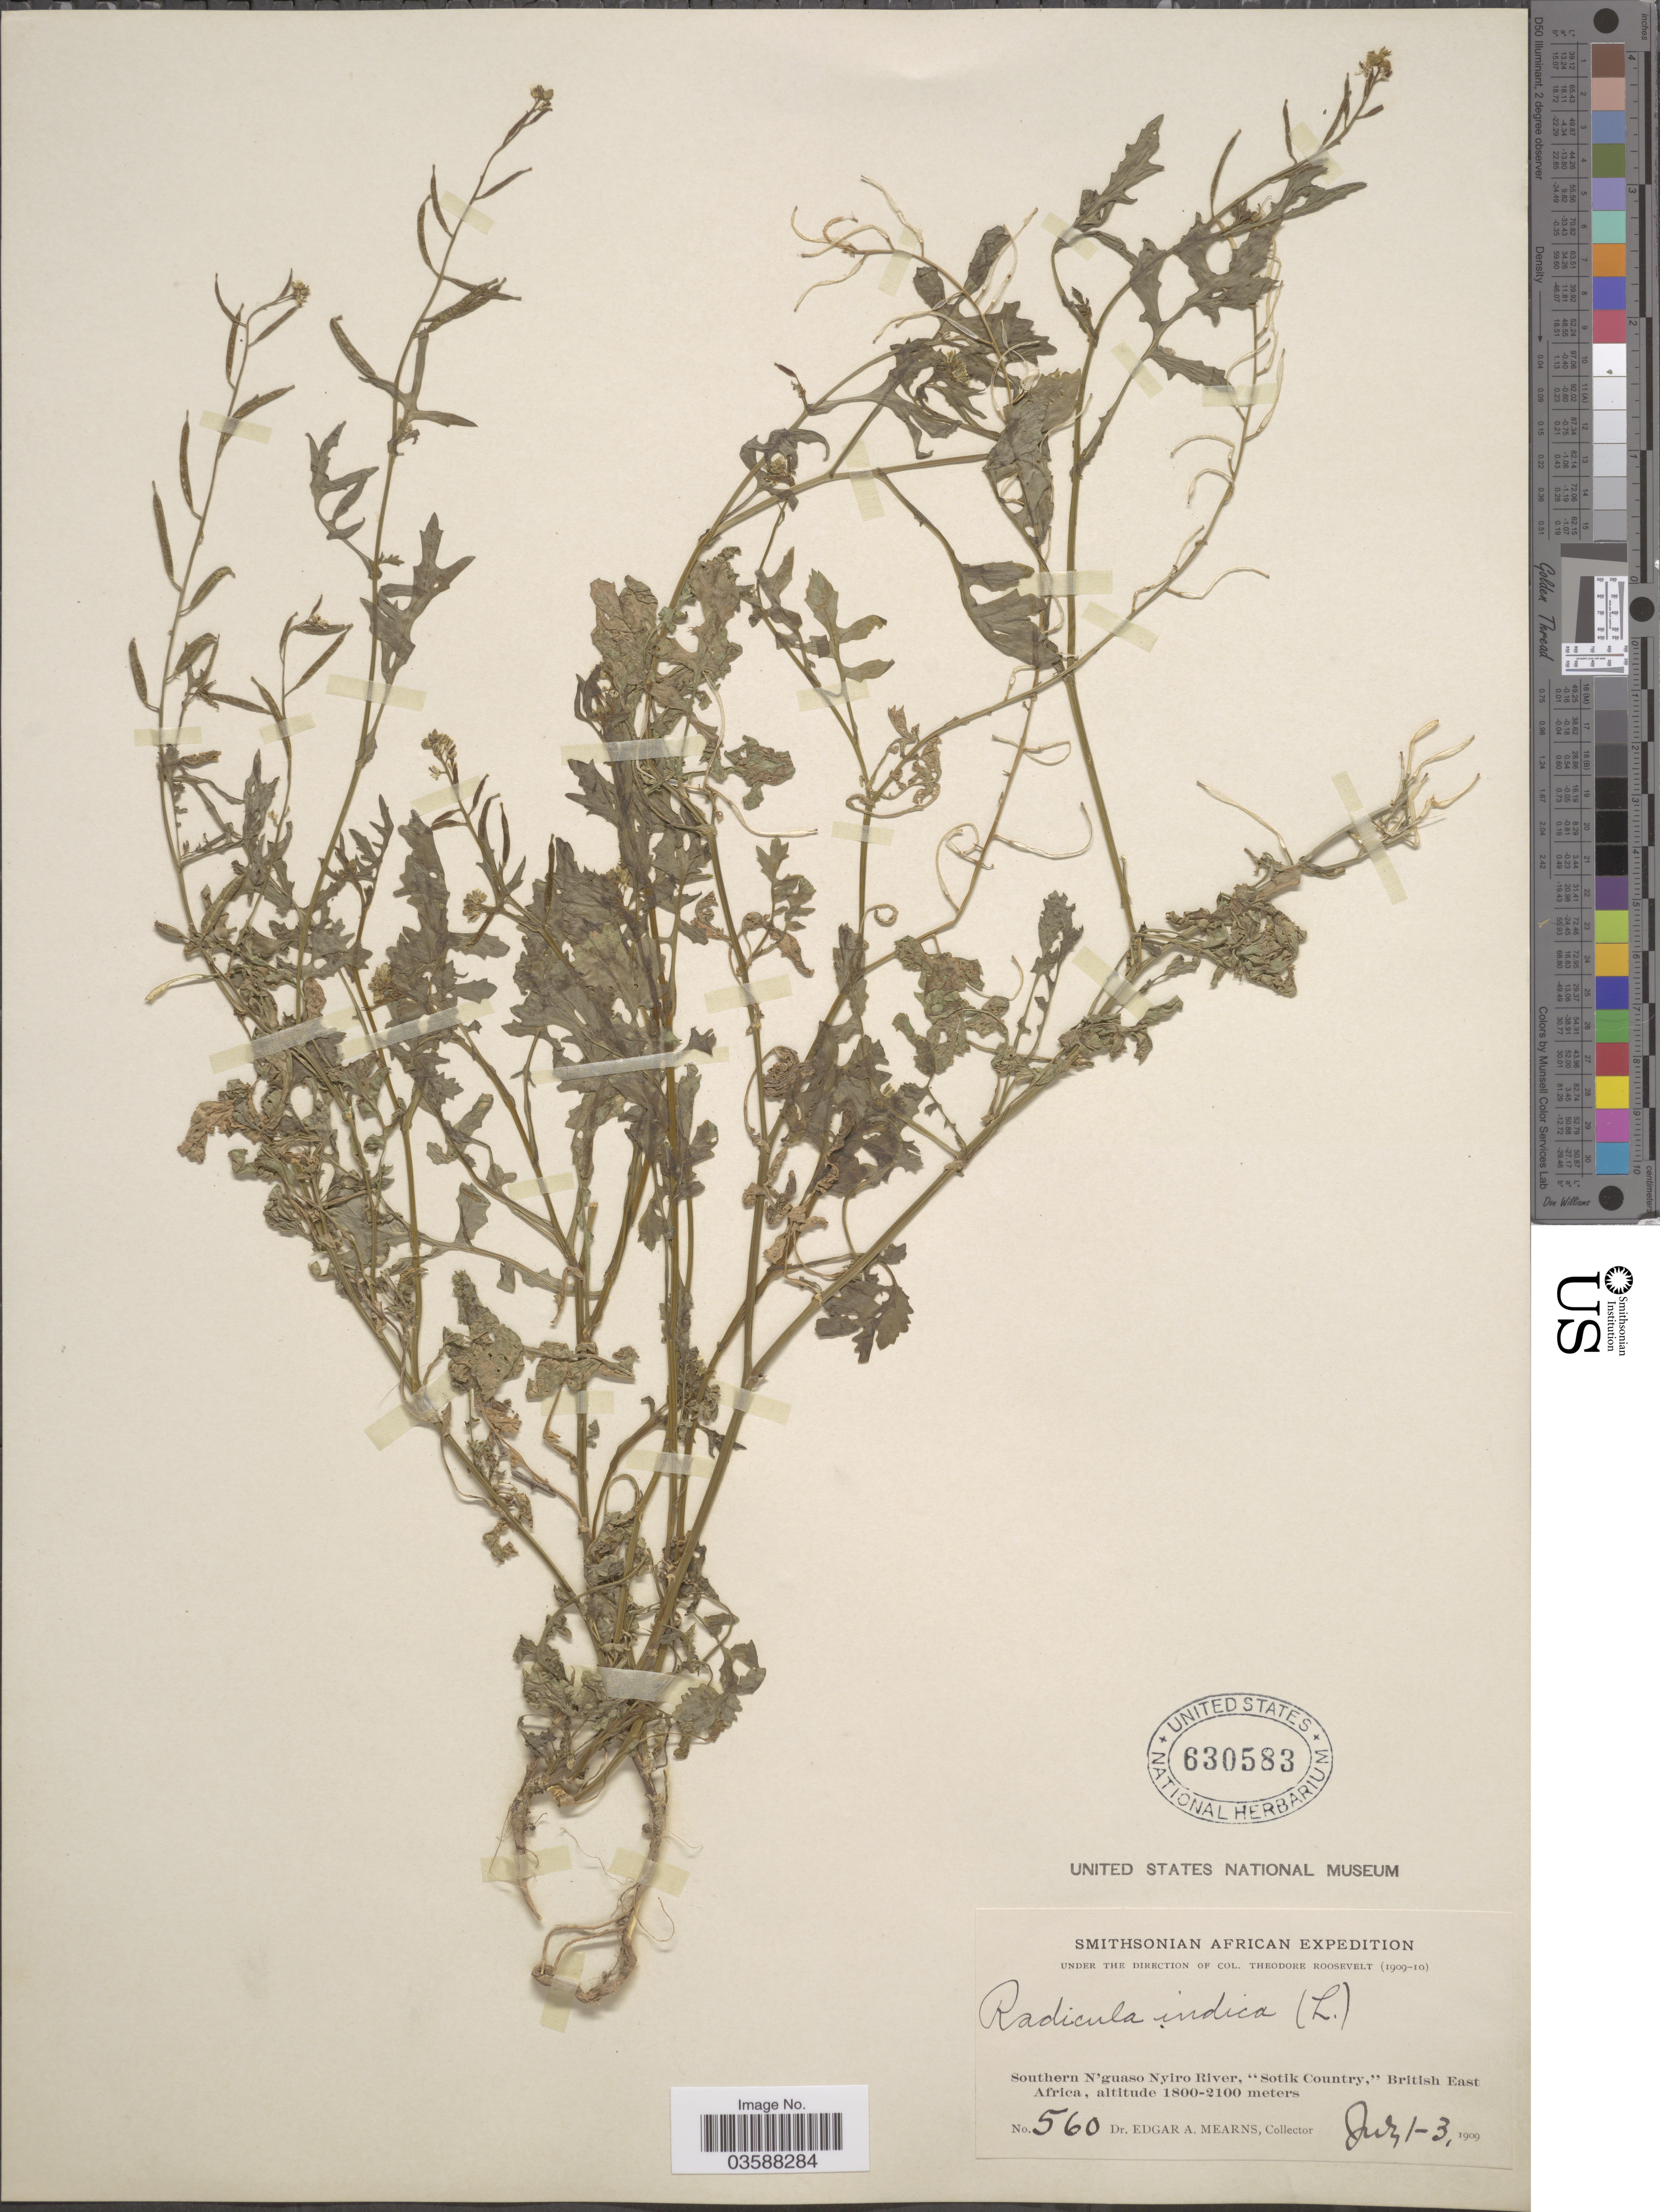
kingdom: Plantae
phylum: Tracheophyta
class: Magnoliopsida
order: Brassicales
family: Brassicaceae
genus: Rorippa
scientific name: Rorippa indica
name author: (L.) Hiern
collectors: E. A. Mearns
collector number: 560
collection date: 1909-07-01/1909-07-03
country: Kenya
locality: Southern N'guaso Nyiro River, 'Sotik Country,' British East Africa.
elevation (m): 1800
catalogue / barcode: US 630583